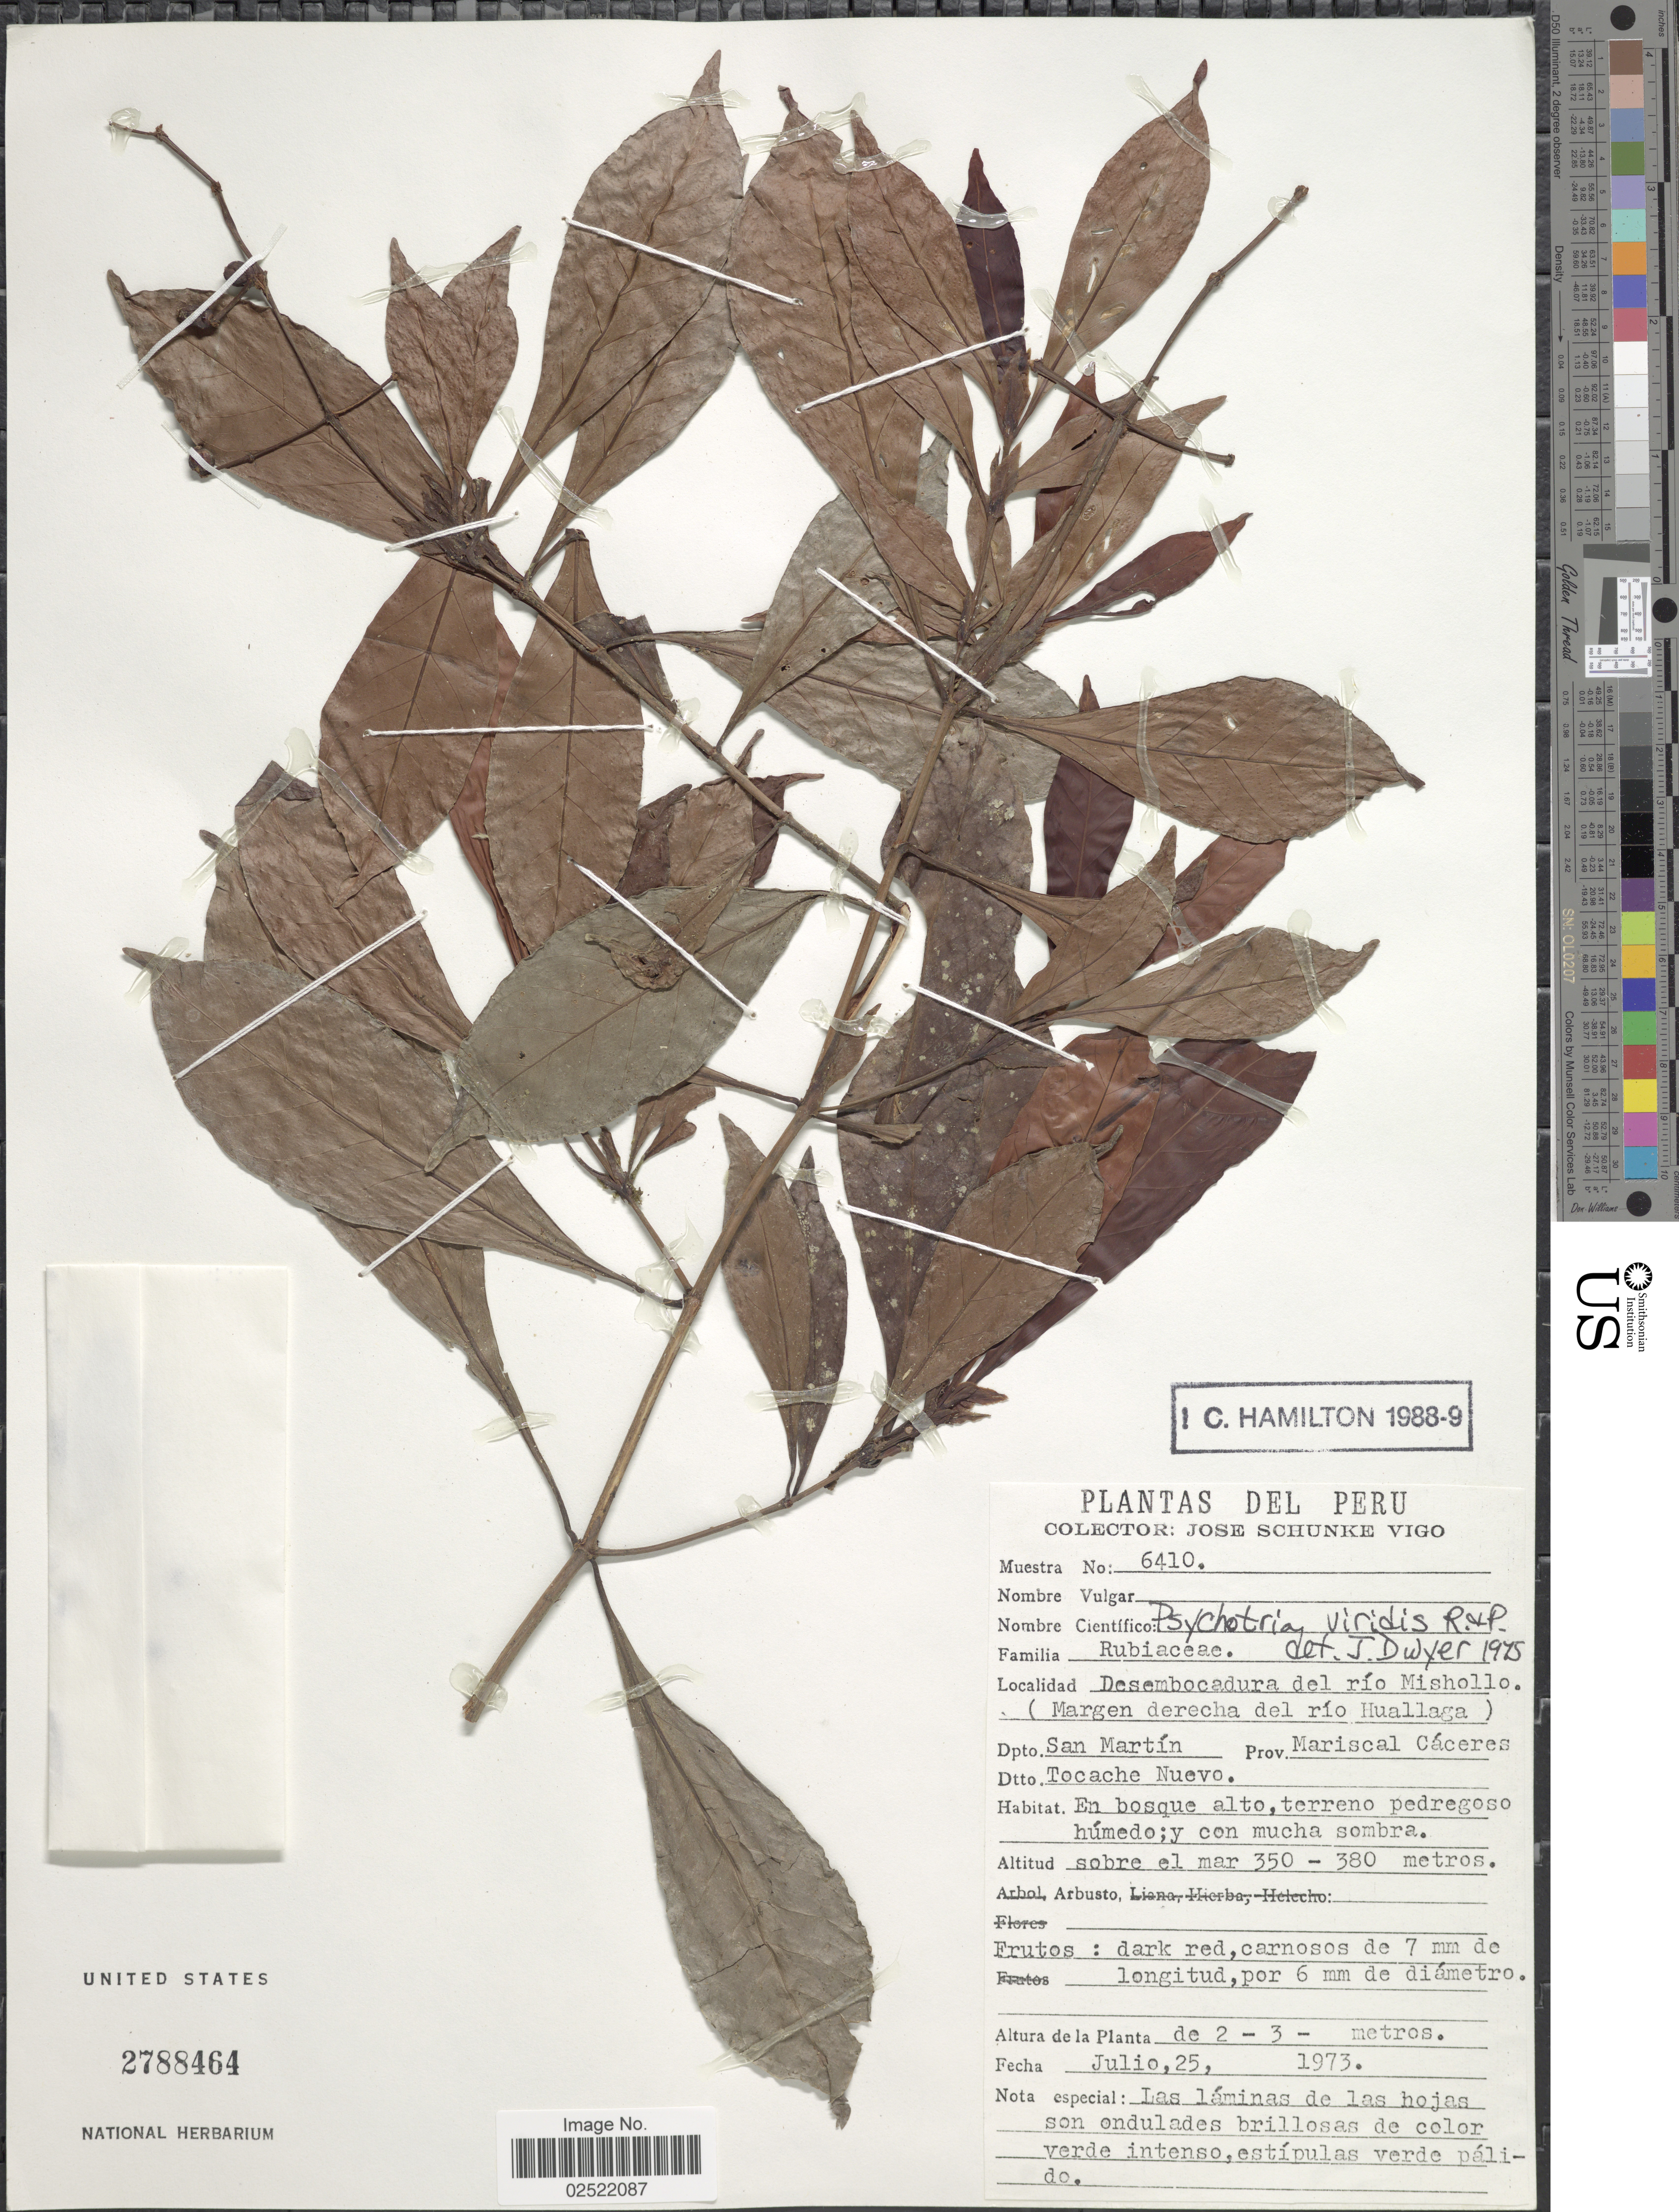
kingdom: Plantae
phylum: Tracheophyta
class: Magnoliopsida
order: Gentianales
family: Rubiaceae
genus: Psychotria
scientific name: Psychotria viridis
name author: Ruiz & Pav.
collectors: J. Schunke Vigo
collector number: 6410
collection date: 1973-07-25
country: Peru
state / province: San Martín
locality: Desembocadura del rio Mishollo. (Margen derecha del rio Huallaga). Prov. Mariscal Caceres. Dtto. Tocache Nuevo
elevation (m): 350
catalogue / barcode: US 2788464